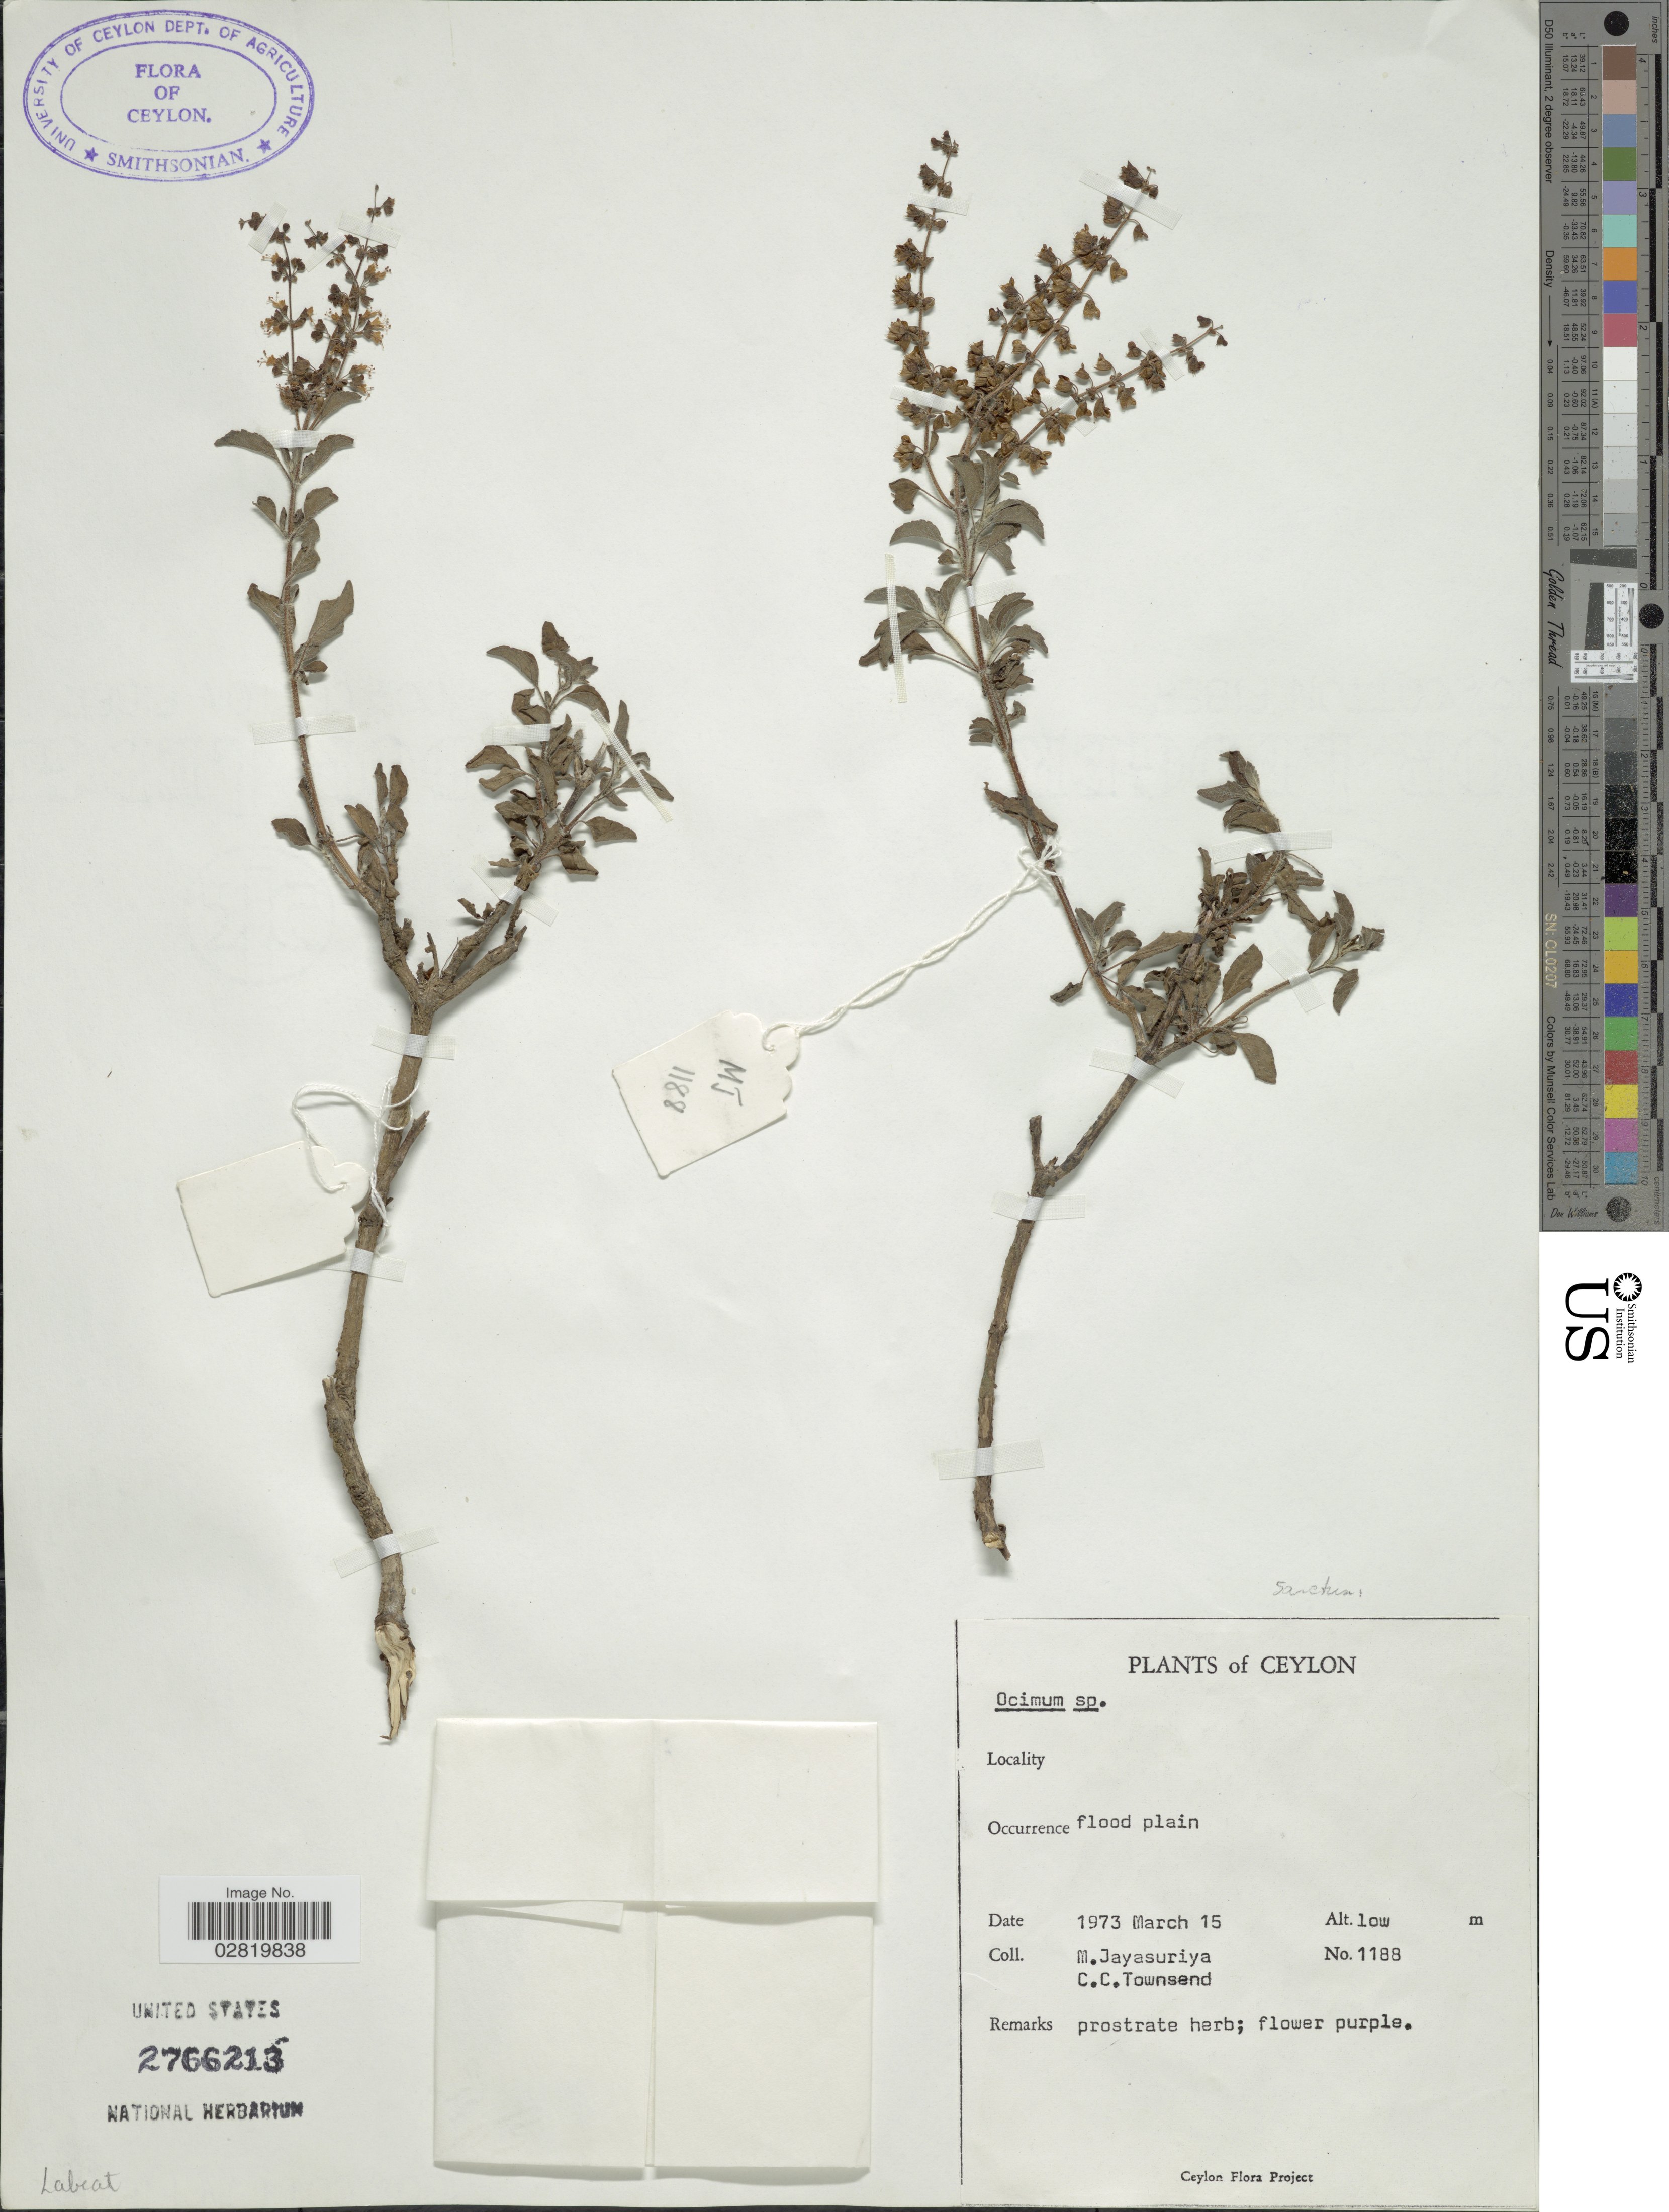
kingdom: Plantae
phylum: Tracheophyta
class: Magnoliopsida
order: Lamiales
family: Lamiaceae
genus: Ocimum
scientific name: Ocimum sanctum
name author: L.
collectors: M. Jayasuriya & C. C. Townsend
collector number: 1188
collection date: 1973-03-15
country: Sri Lanka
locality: Ceylon, flood plain.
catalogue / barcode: US 2766213